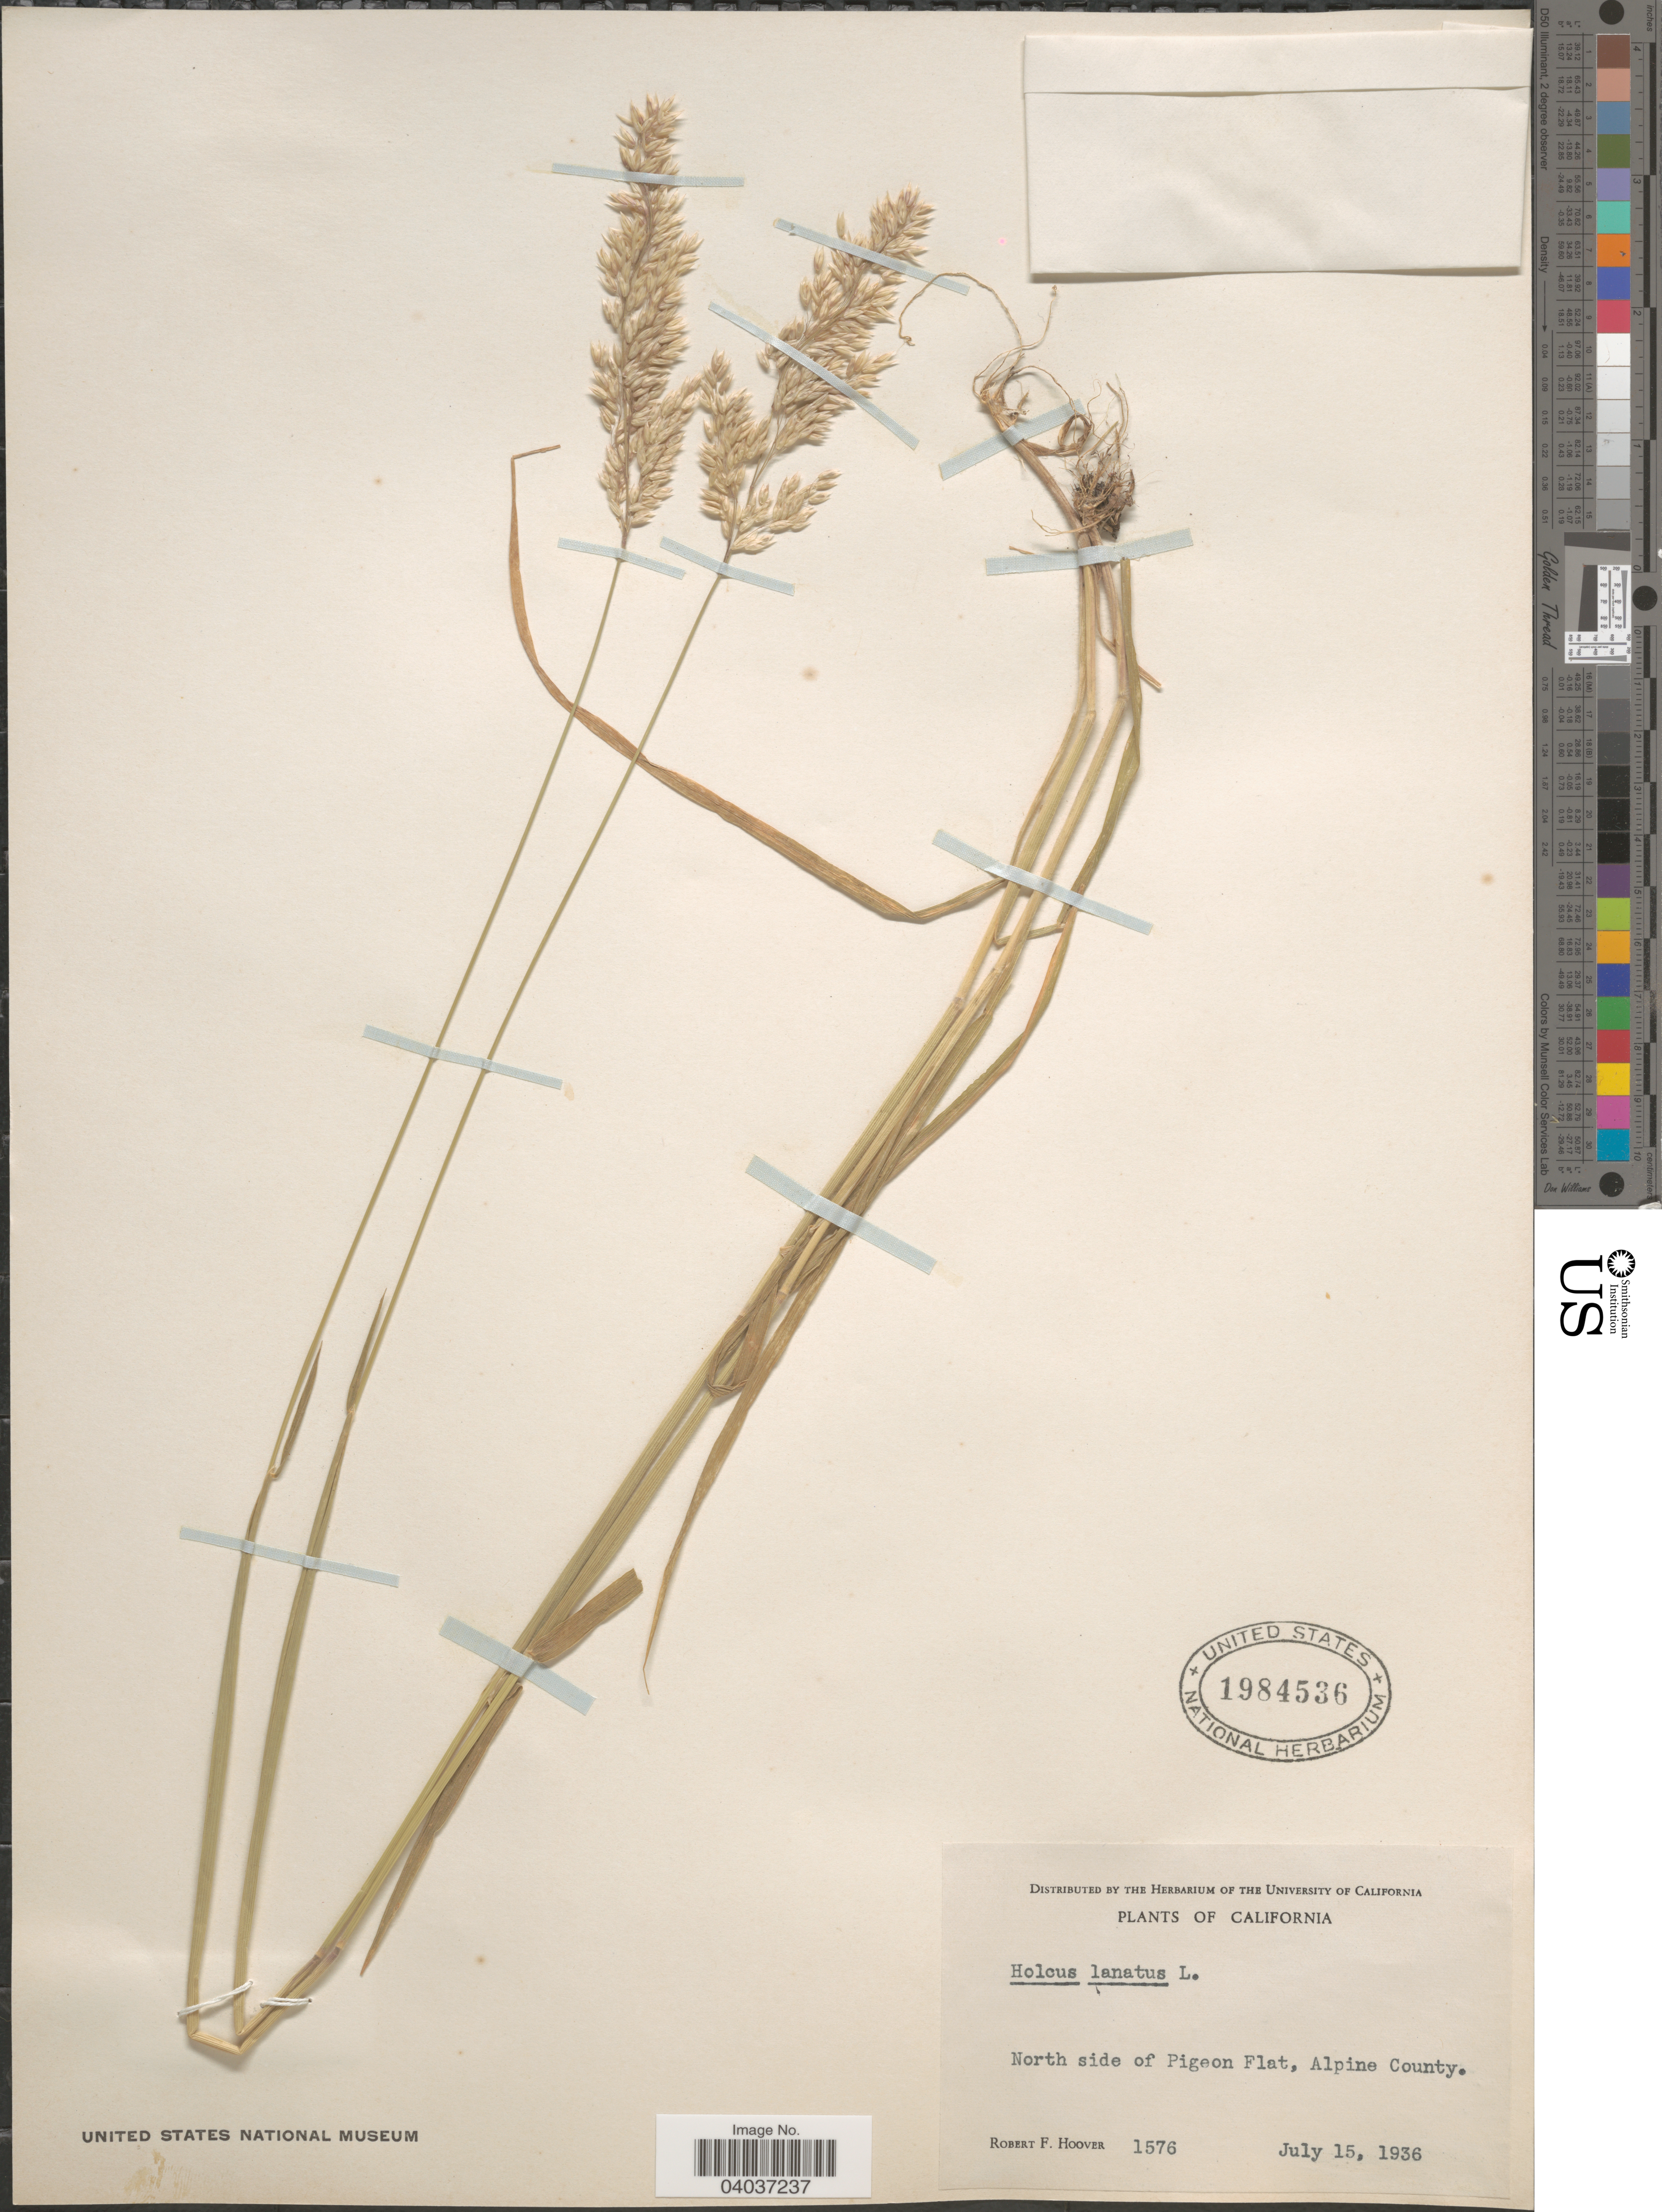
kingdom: Plantae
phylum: Tracheophyta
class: Liliopsida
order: Poales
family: Poaceae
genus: Holcus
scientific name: Holcus lanatus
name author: L.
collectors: R. F. Hoover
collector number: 1576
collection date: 1936-07-15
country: United States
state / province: California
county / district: Alpine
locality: North side of Pigeon Flat, Alpine County.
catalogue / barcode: US 1984536